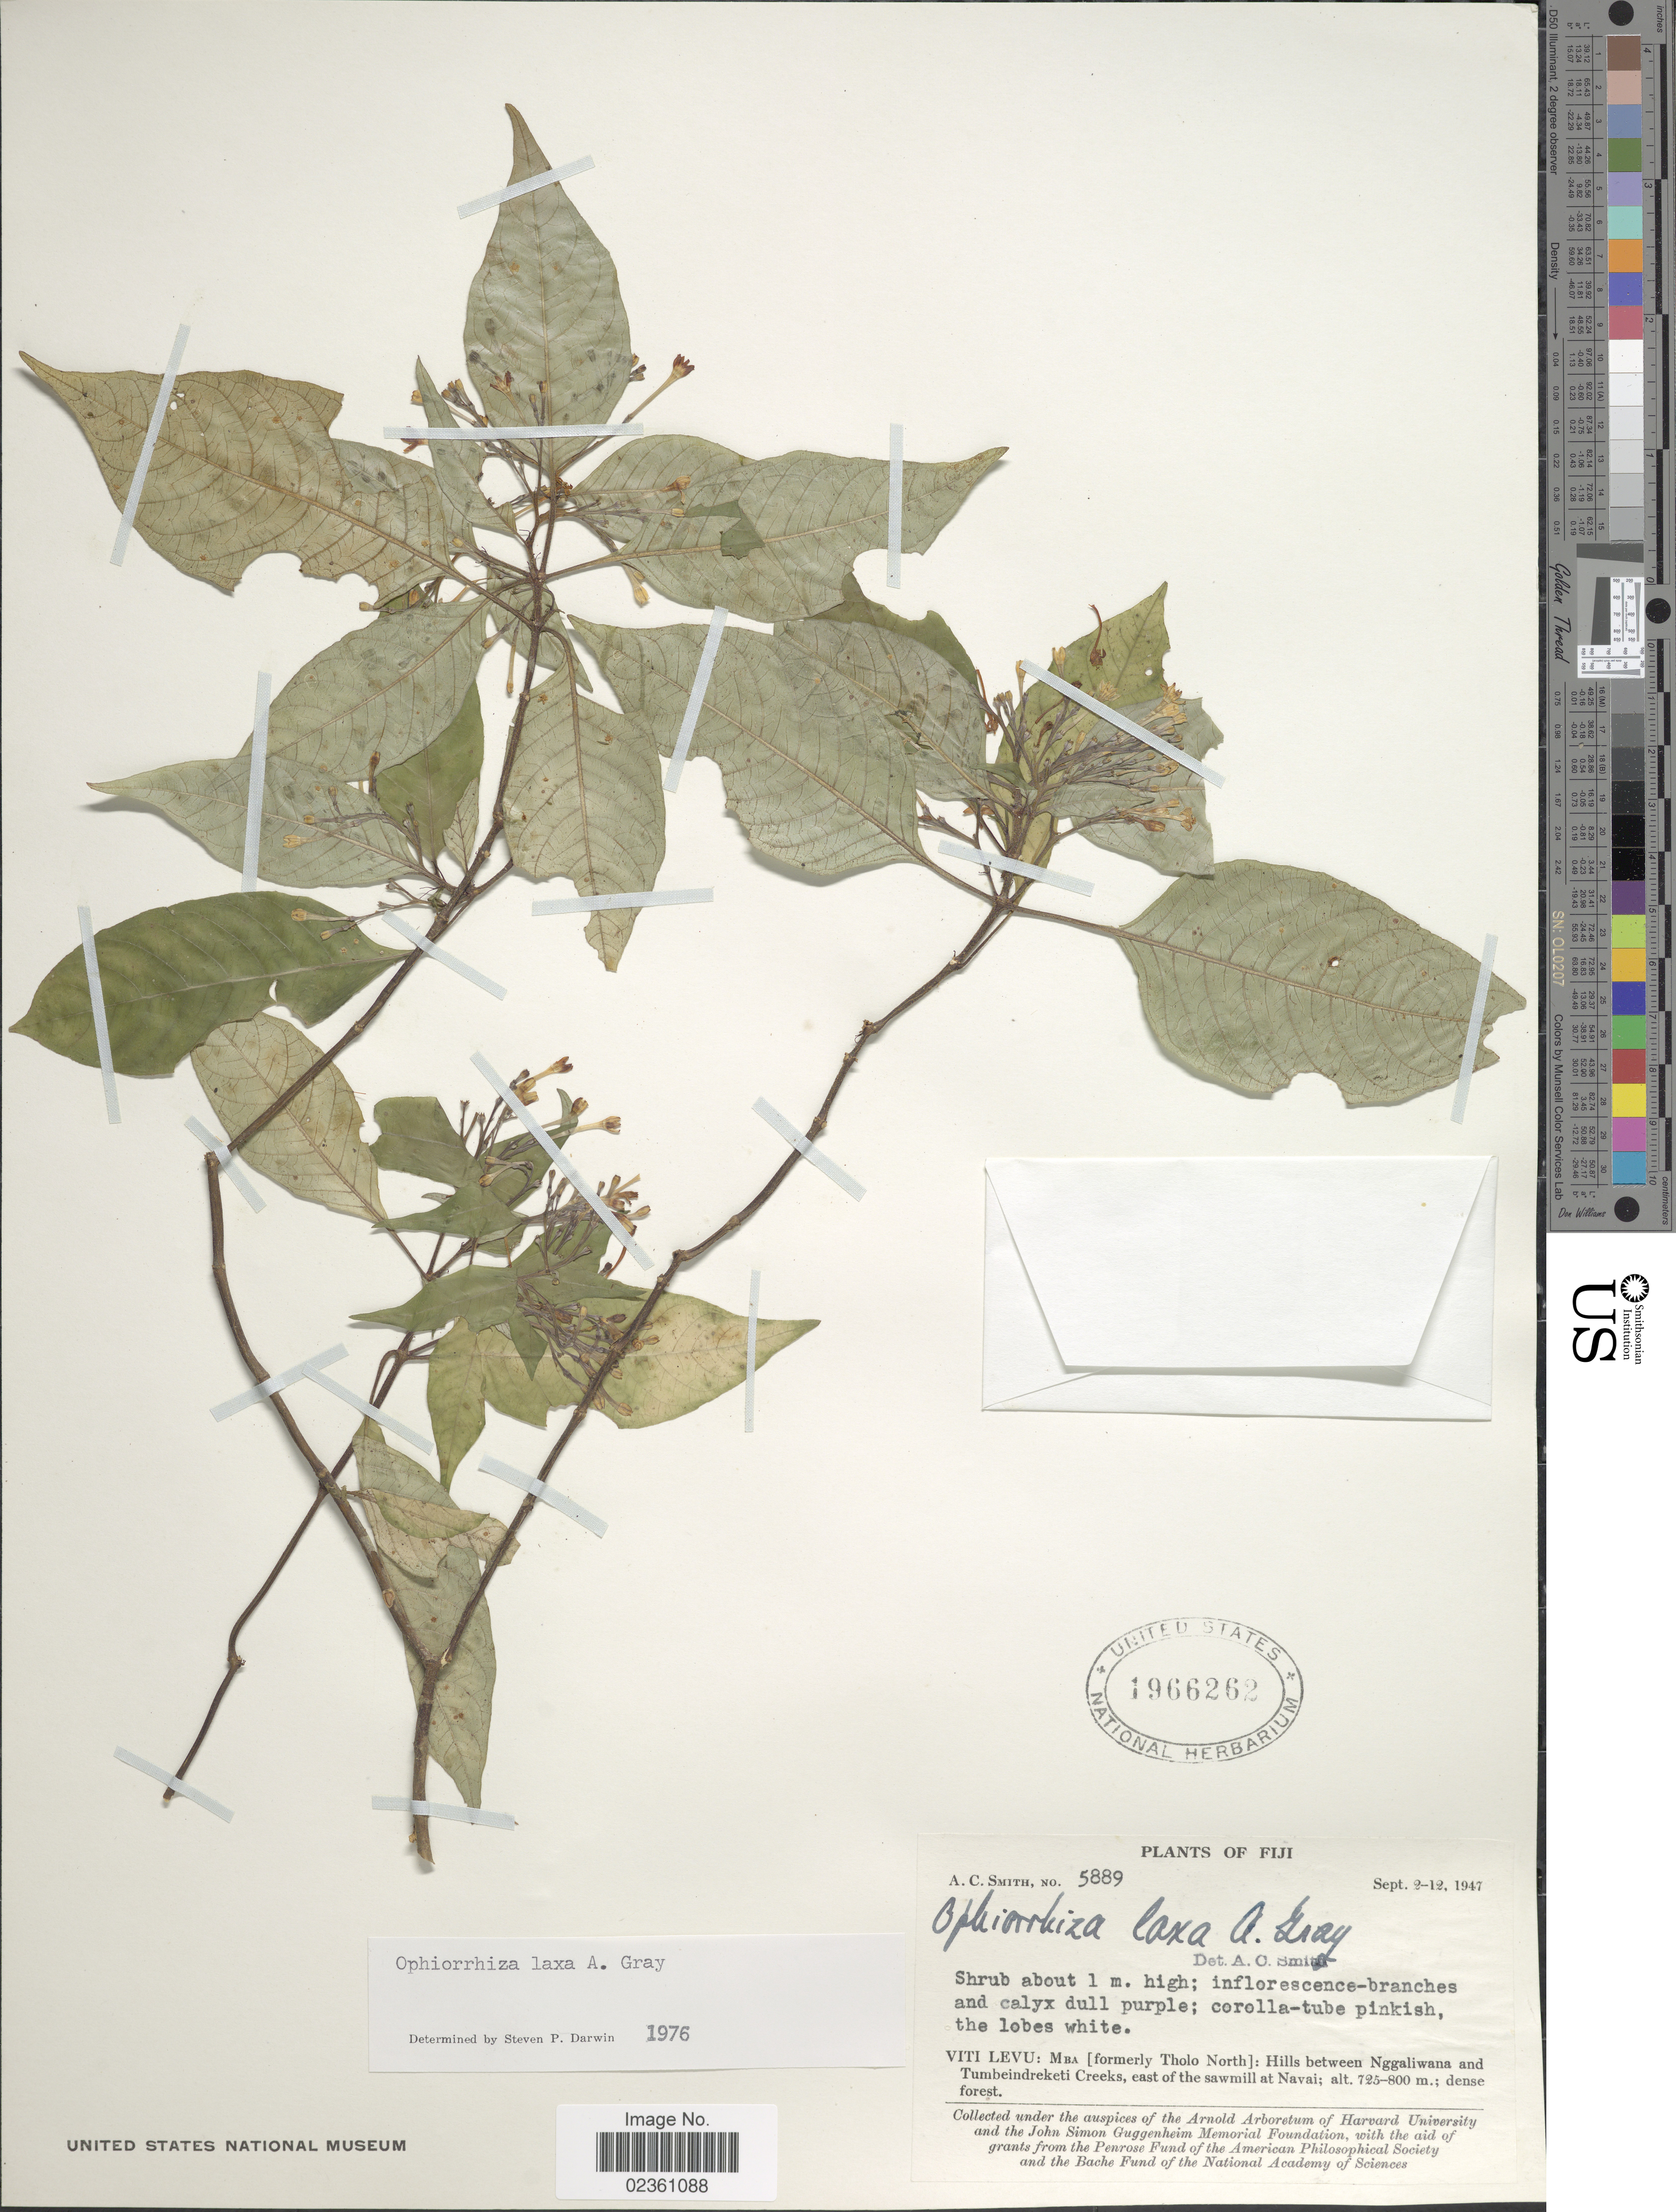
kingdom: Plantae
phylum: Tracheophyta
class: Magnoliopsida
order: Gentianales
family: Rubiaceae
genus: Ophiorrhiza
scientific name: Ophiorrhiza laxa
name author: A. Gray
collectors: A. C. Smith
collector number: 5889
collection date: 1947-09-02/1947-09-12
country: Fiji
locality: Viti Levu: Mba [formerly Tholo North]: Hills between Nggaliwana and Tumbeindreketi Creks, east of the sawmil at Navai; dense forest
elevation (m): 725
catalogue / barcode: US 1966262